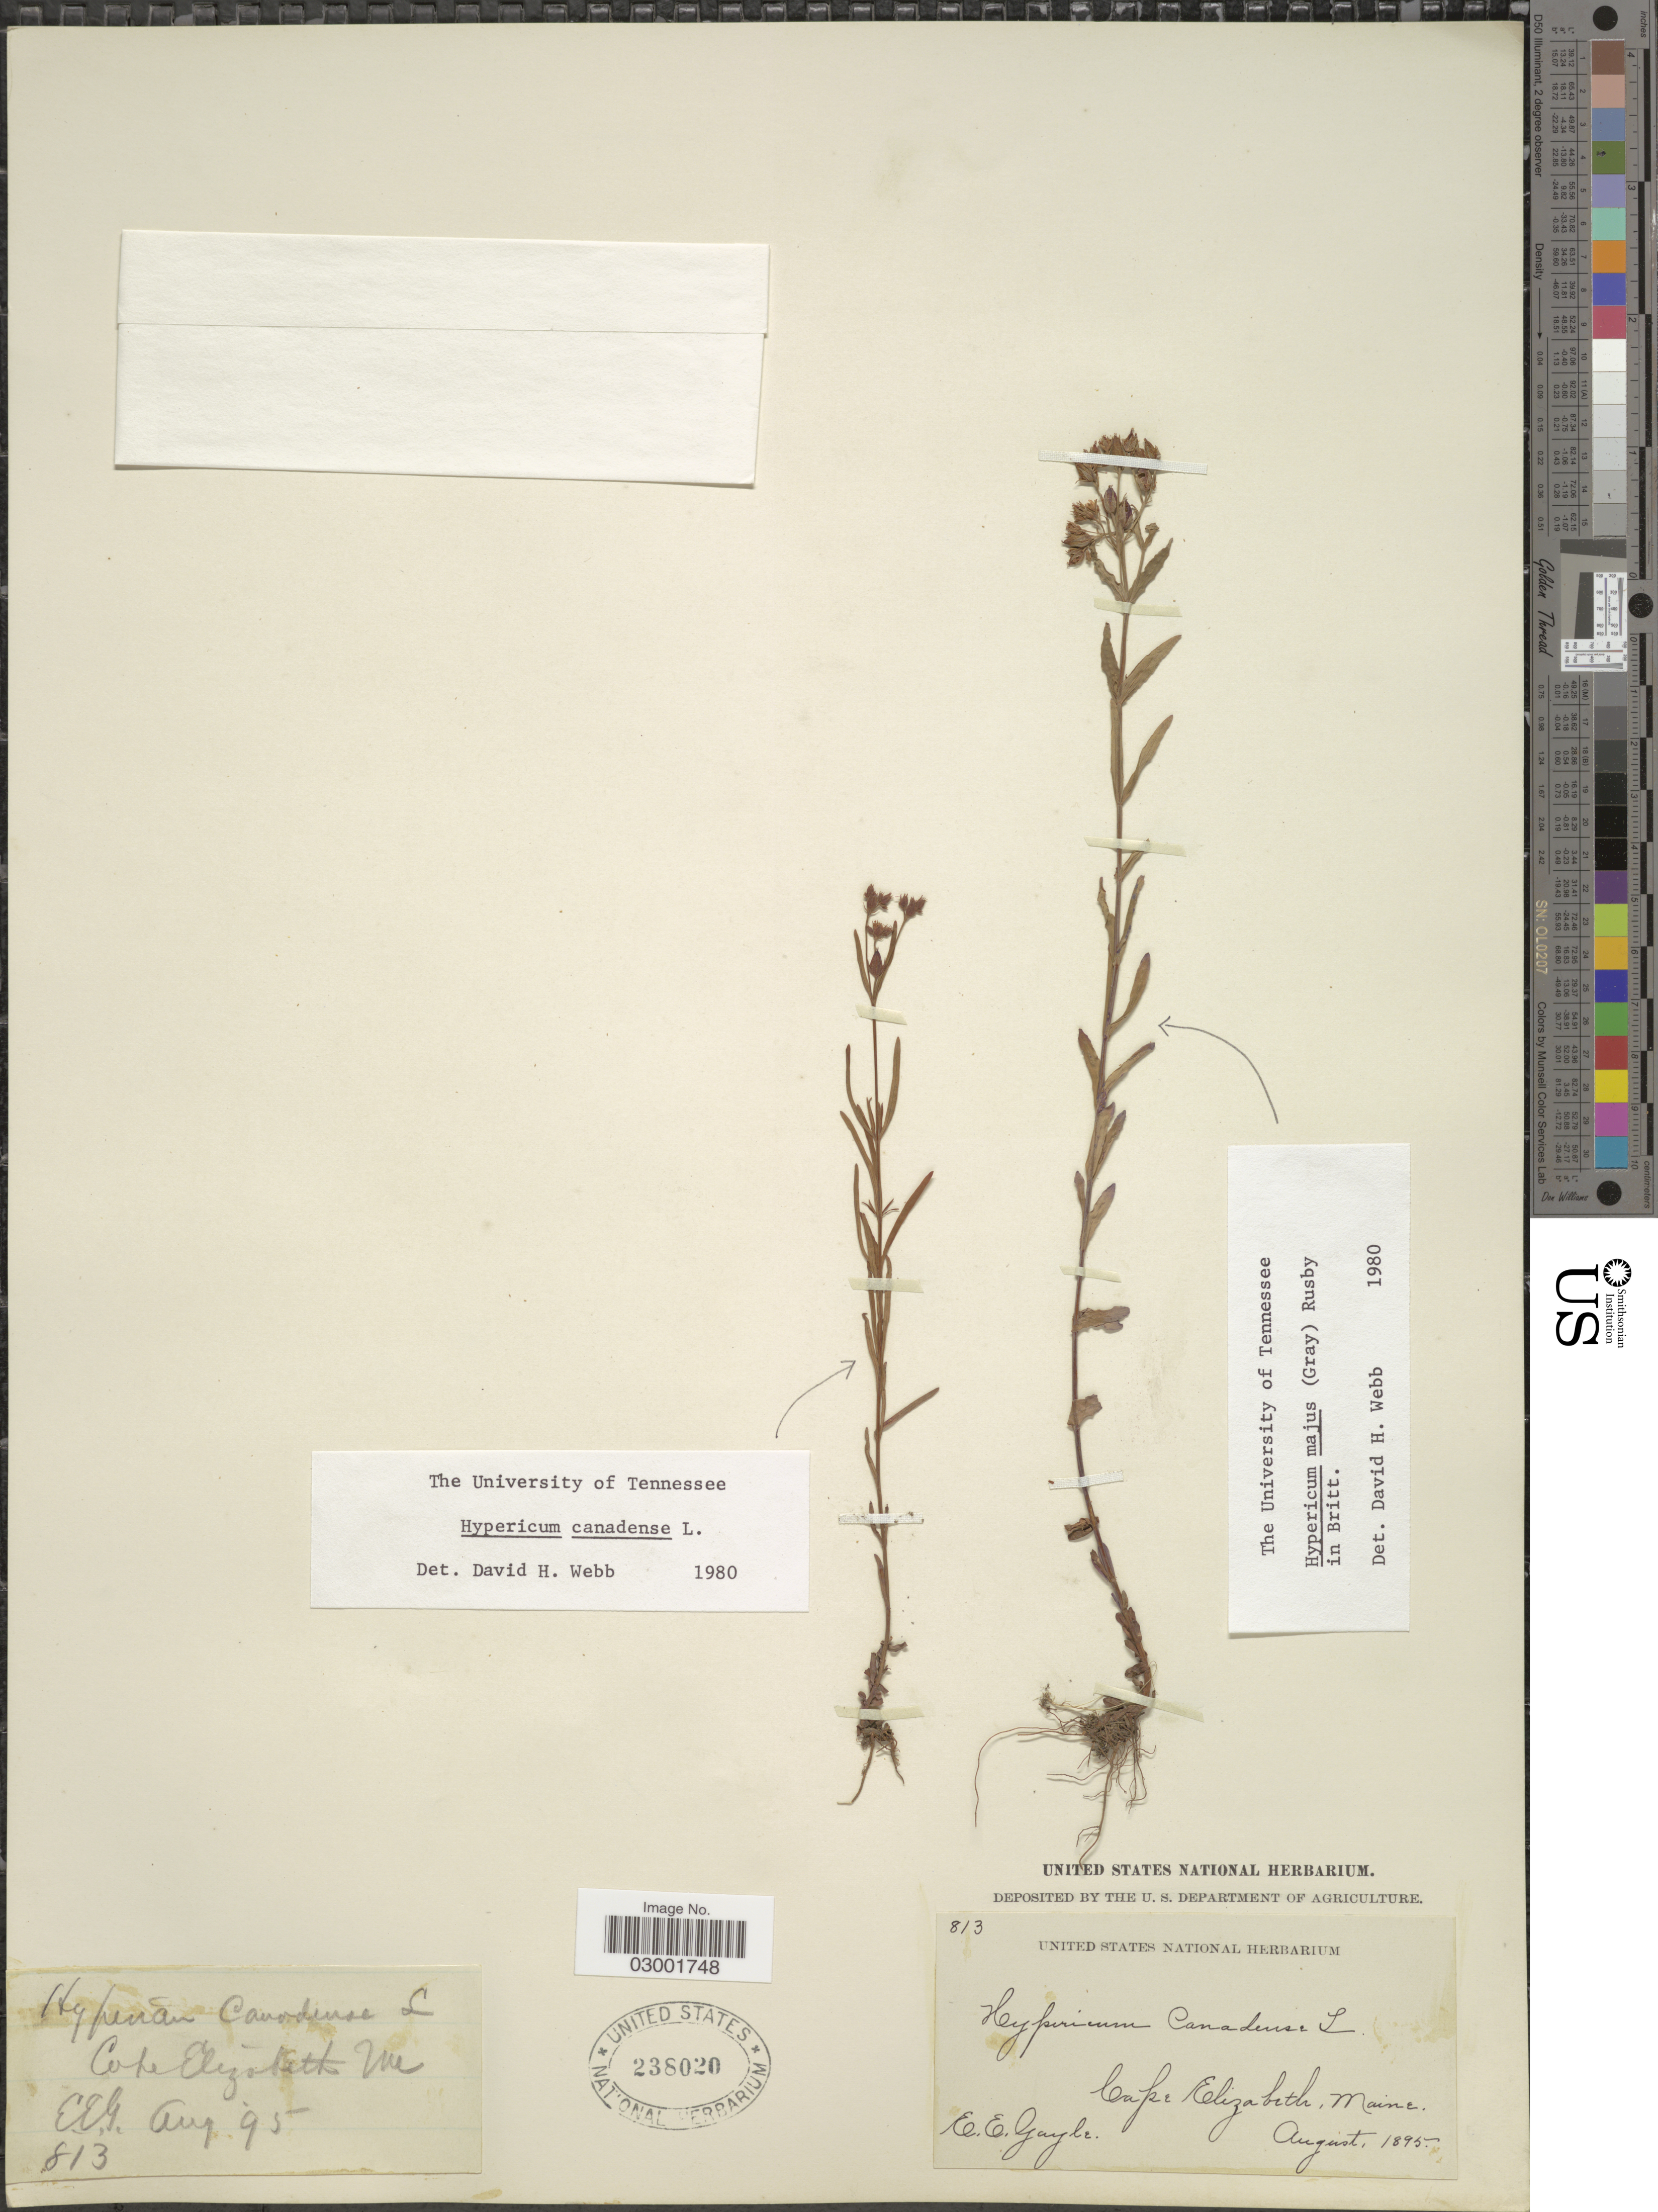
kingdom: Plantae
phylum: Tracheophyta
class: Magnoliopsida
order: Malpighiales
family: Hypericaceae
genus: Hypericum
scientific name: Hypericum majus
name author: (A. Gray) Britton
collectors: E. Gayle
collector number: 813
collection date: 1895-08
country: United States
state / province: Maine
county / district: Cumberland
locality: Cape Elizabeth.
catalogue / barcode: US 238020